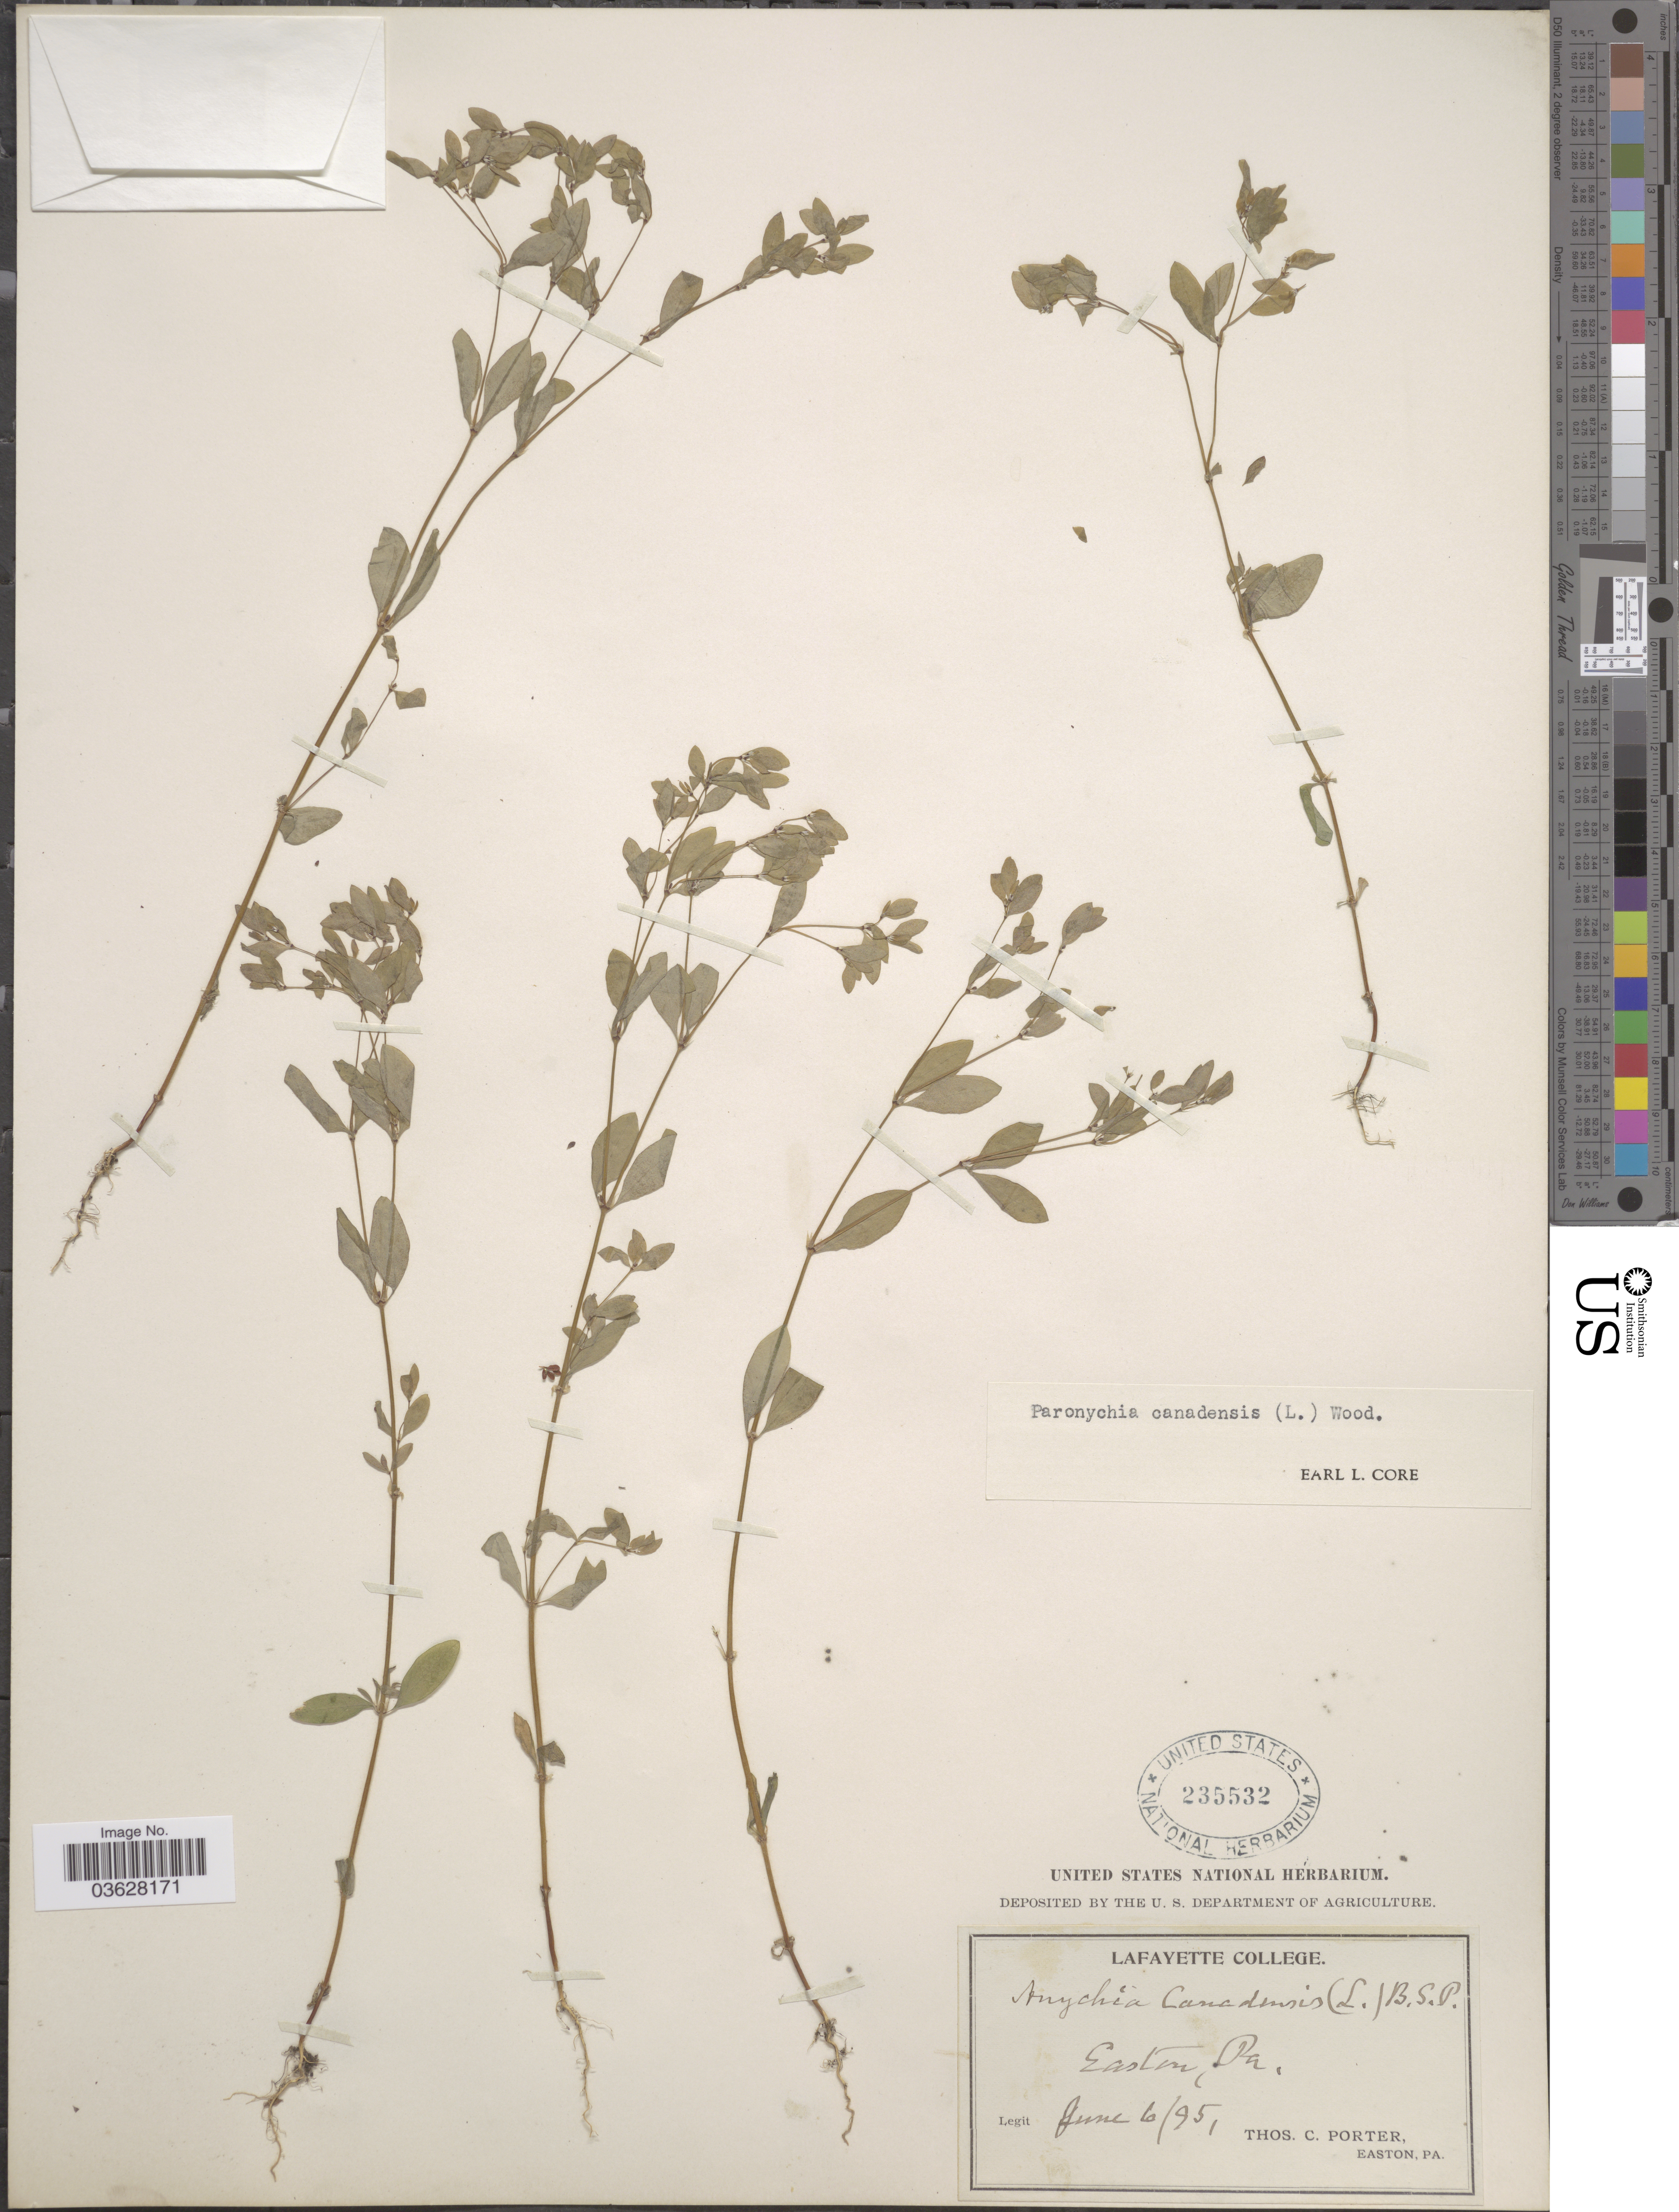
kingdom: Plantae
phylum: Tracheophyta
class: Magnoliopsida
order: Caryophyllales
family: Caryophyllaceae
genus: Paronychia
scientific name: Paronychia canadensis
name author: (L.) Alph. Wood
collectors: T. Porter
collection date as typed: Transcribed d/m/y: 6/6/95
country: United States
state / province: Pennsylvania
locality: Easton.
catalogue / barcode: US 235532